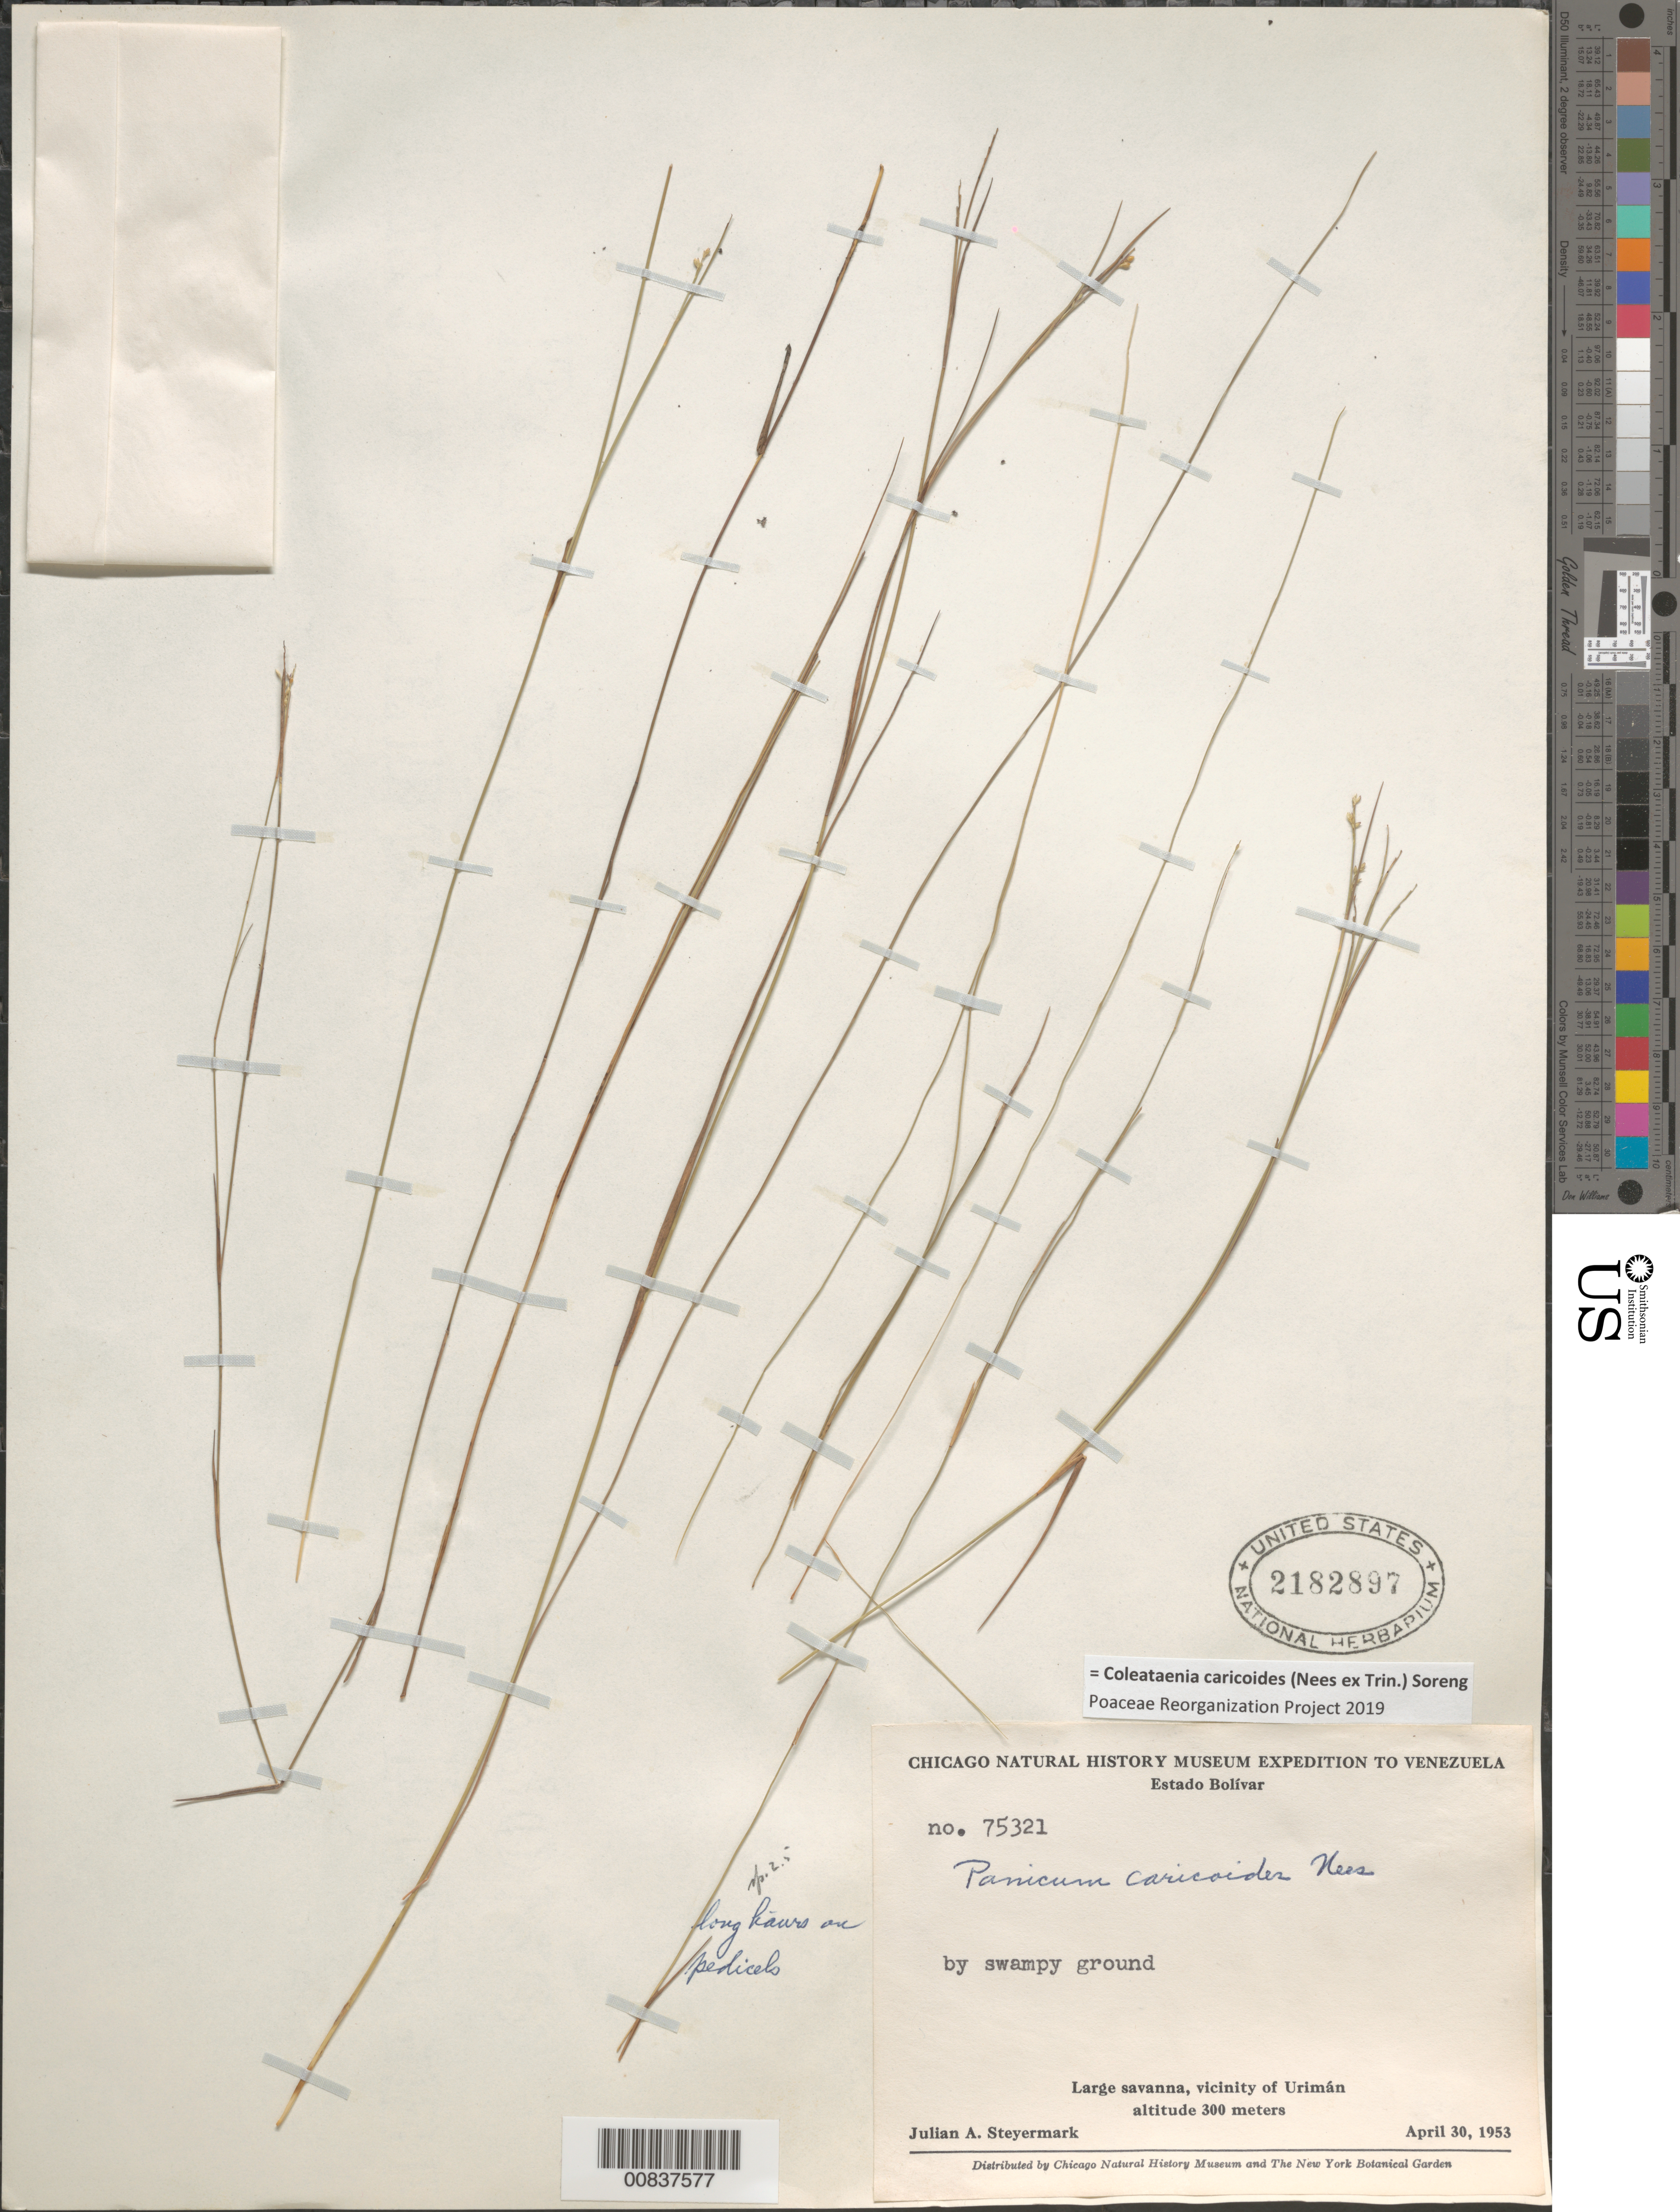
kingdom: Plantae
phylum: Tracheophyta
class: Liliopsida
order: Poales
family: Poaceae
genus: Panicum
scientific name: Panicum caricoides var. glabriusculum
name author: Döll in Mart.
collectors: J. Steyermark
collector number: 75321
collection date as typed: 30-Apr-53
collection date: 1953-04-30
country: Venezuela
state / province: Bolívar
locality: Urimán, vicinity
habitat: Large savanna, swampy ground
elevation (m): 300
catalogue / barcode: US 2182897